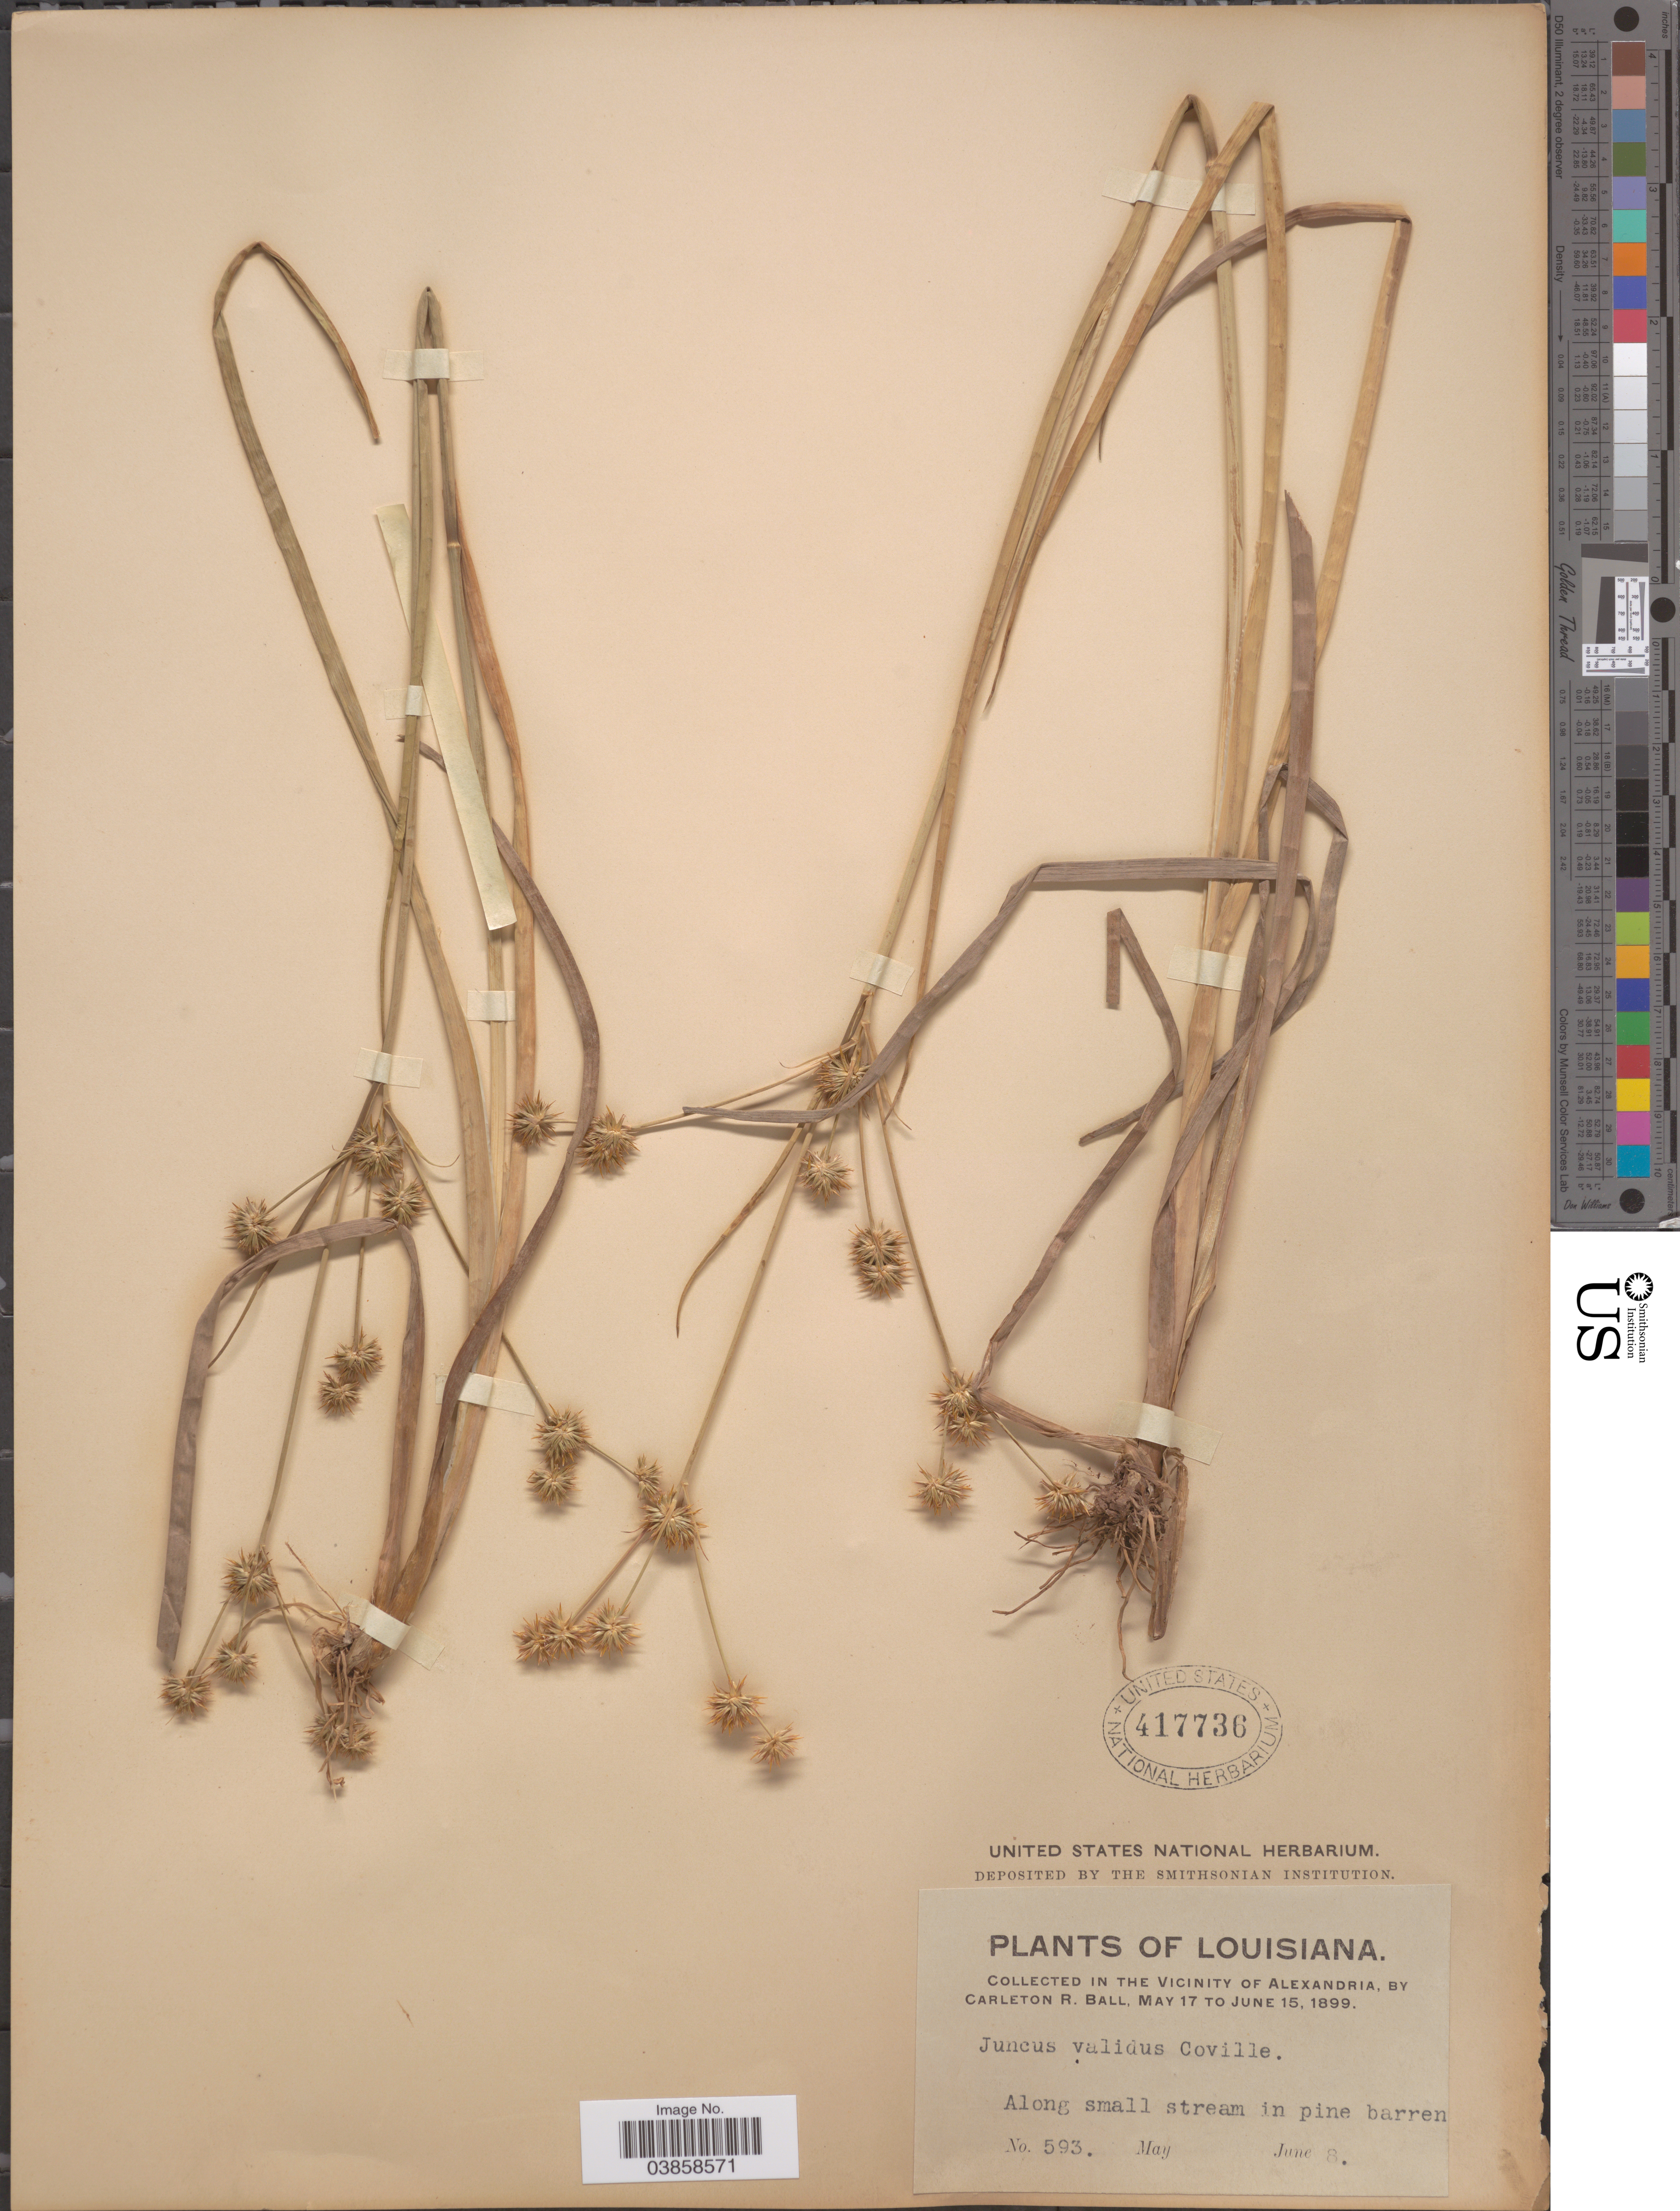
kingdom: Plantae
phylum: Tracheophyta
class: Liliopsida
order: Poales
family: Juncaceae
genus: Juncus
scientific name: Juncus validus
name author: Coville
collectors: C. R. Ball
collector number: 593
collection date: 1899-06-08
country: United States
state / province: Louisiana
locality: In the vicinity of Alexandria.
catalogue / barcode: US 417736